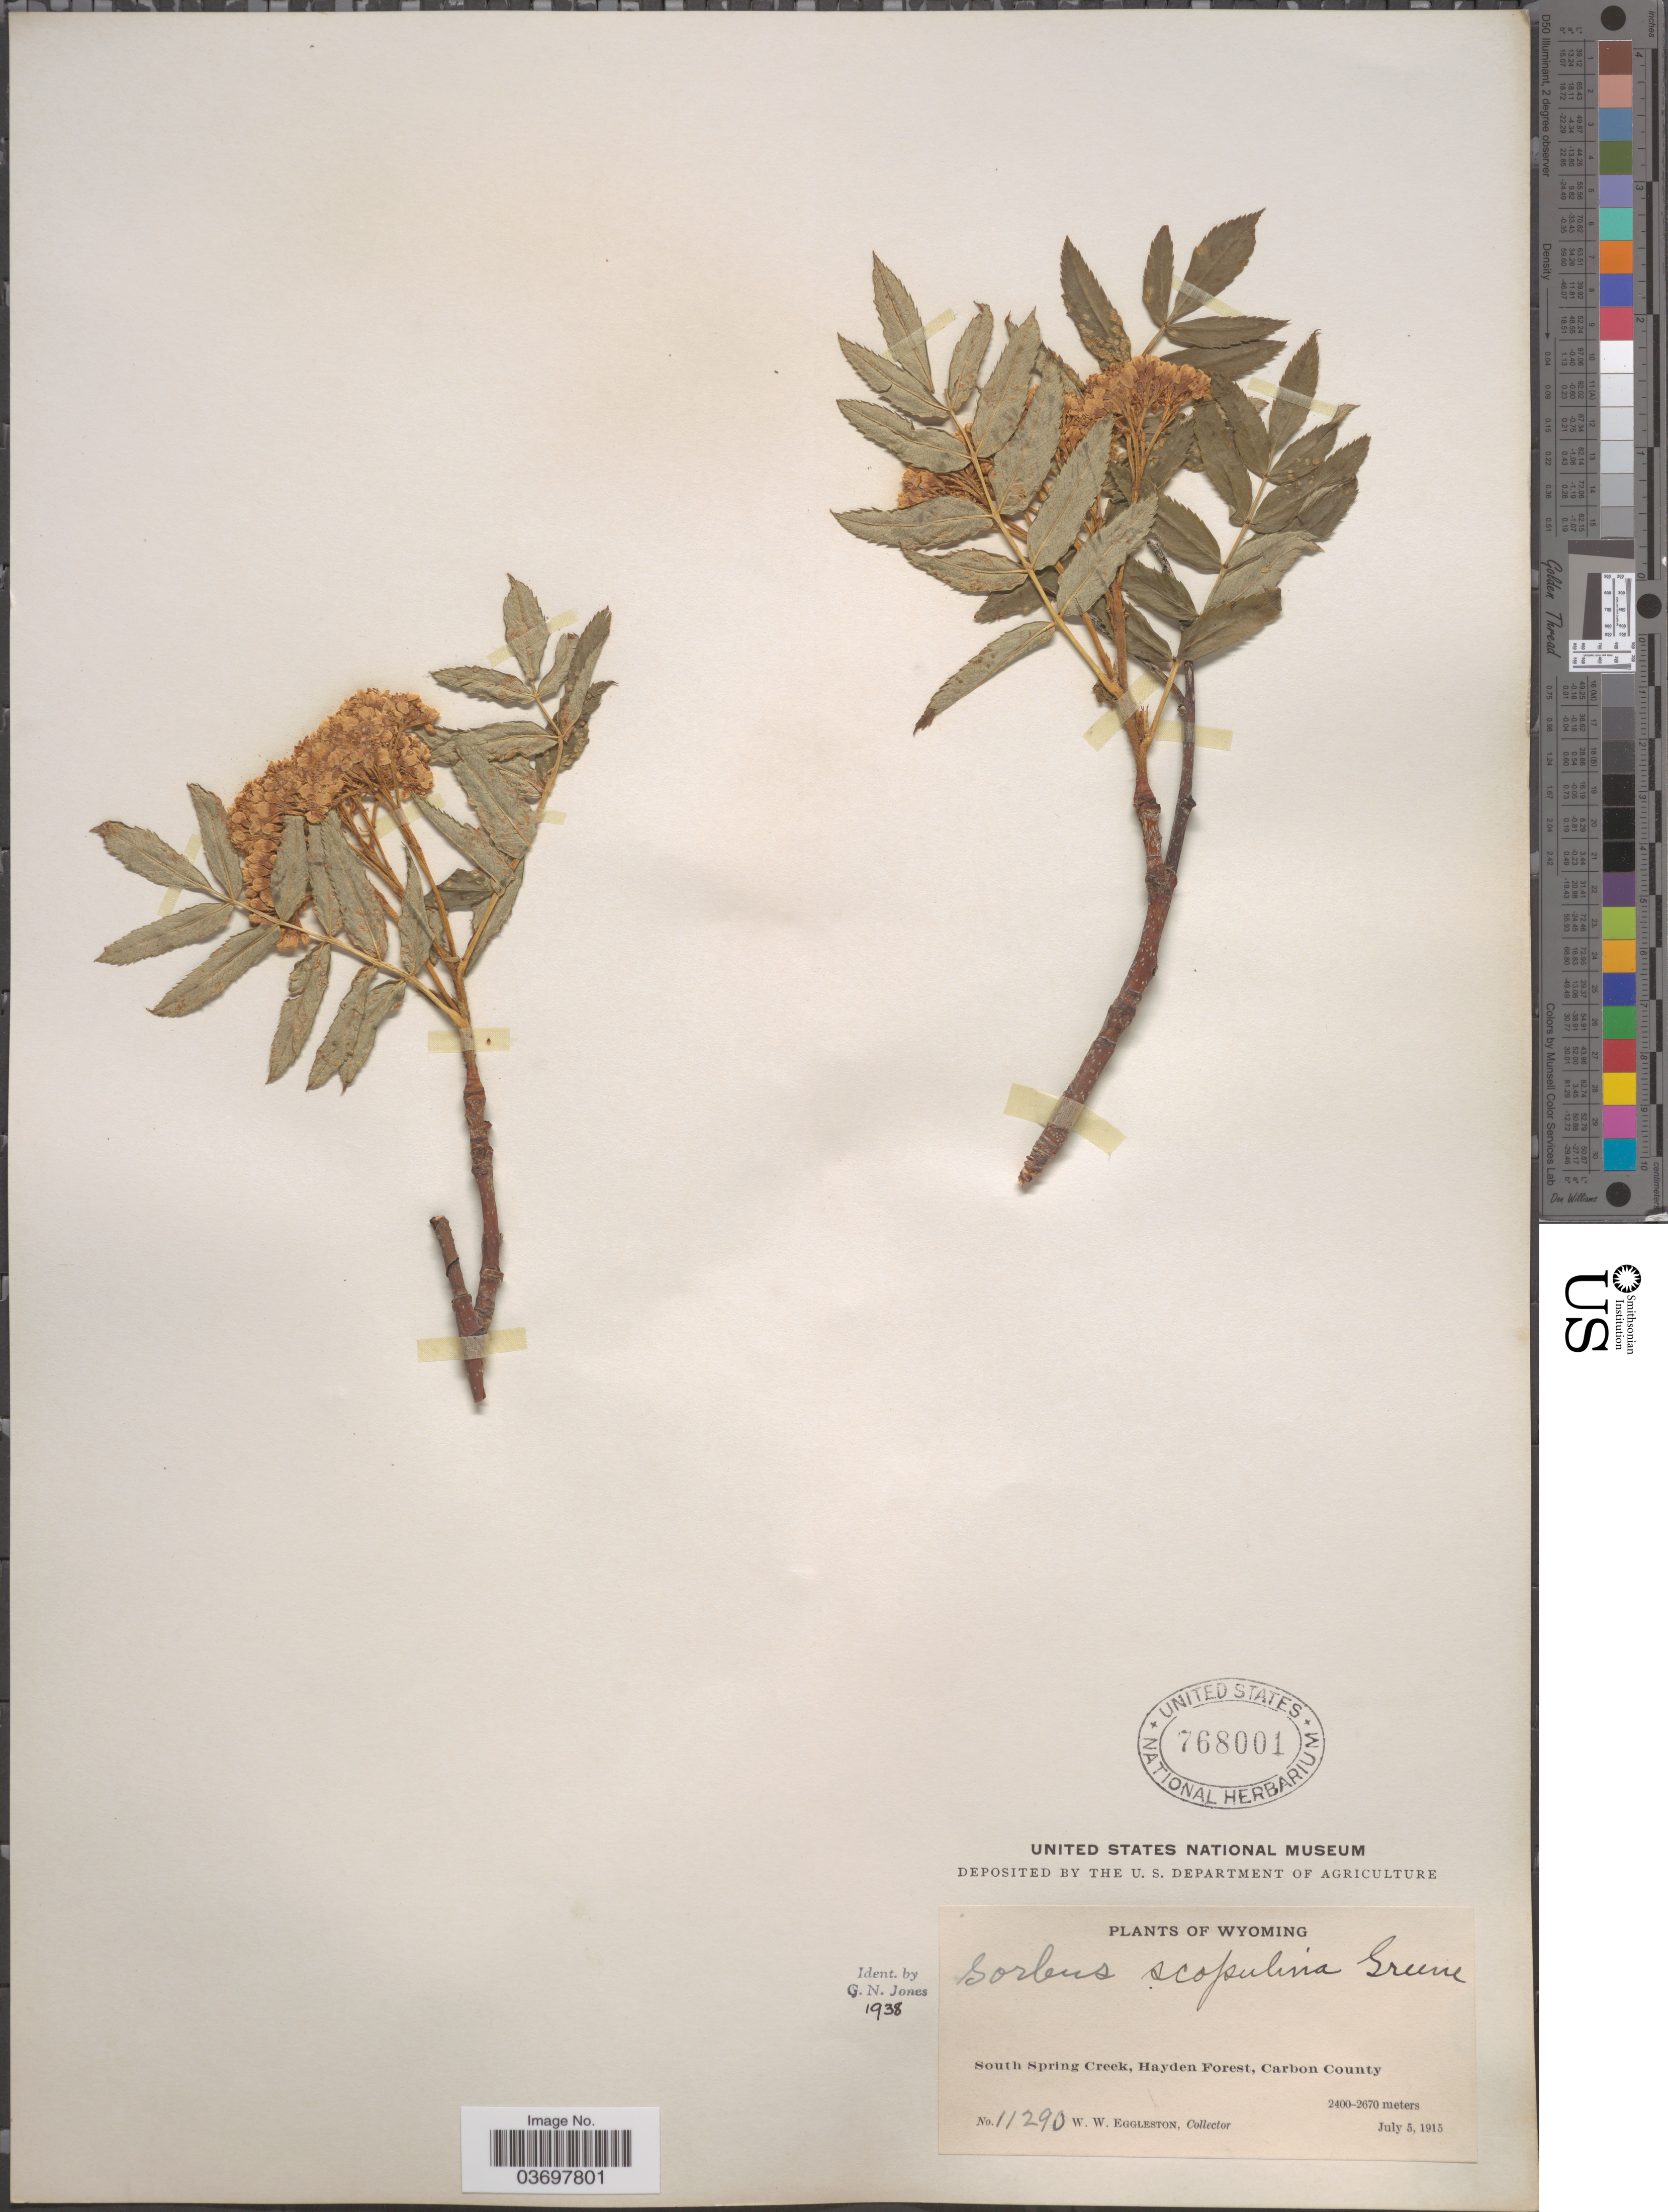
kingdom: Plantae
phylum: Tracheophyta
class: Magnoliopsida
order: Rosales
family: Rosaceae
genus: Sorbus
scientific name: Sorbus scopulina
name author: Greene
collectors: W. W. Eggleston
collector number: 11290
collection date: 1915-07-05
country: United States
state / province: Wyoming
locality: South Spring Creek, Hayden Forest, Carbon County.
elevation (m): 2400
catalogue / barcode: US 768001